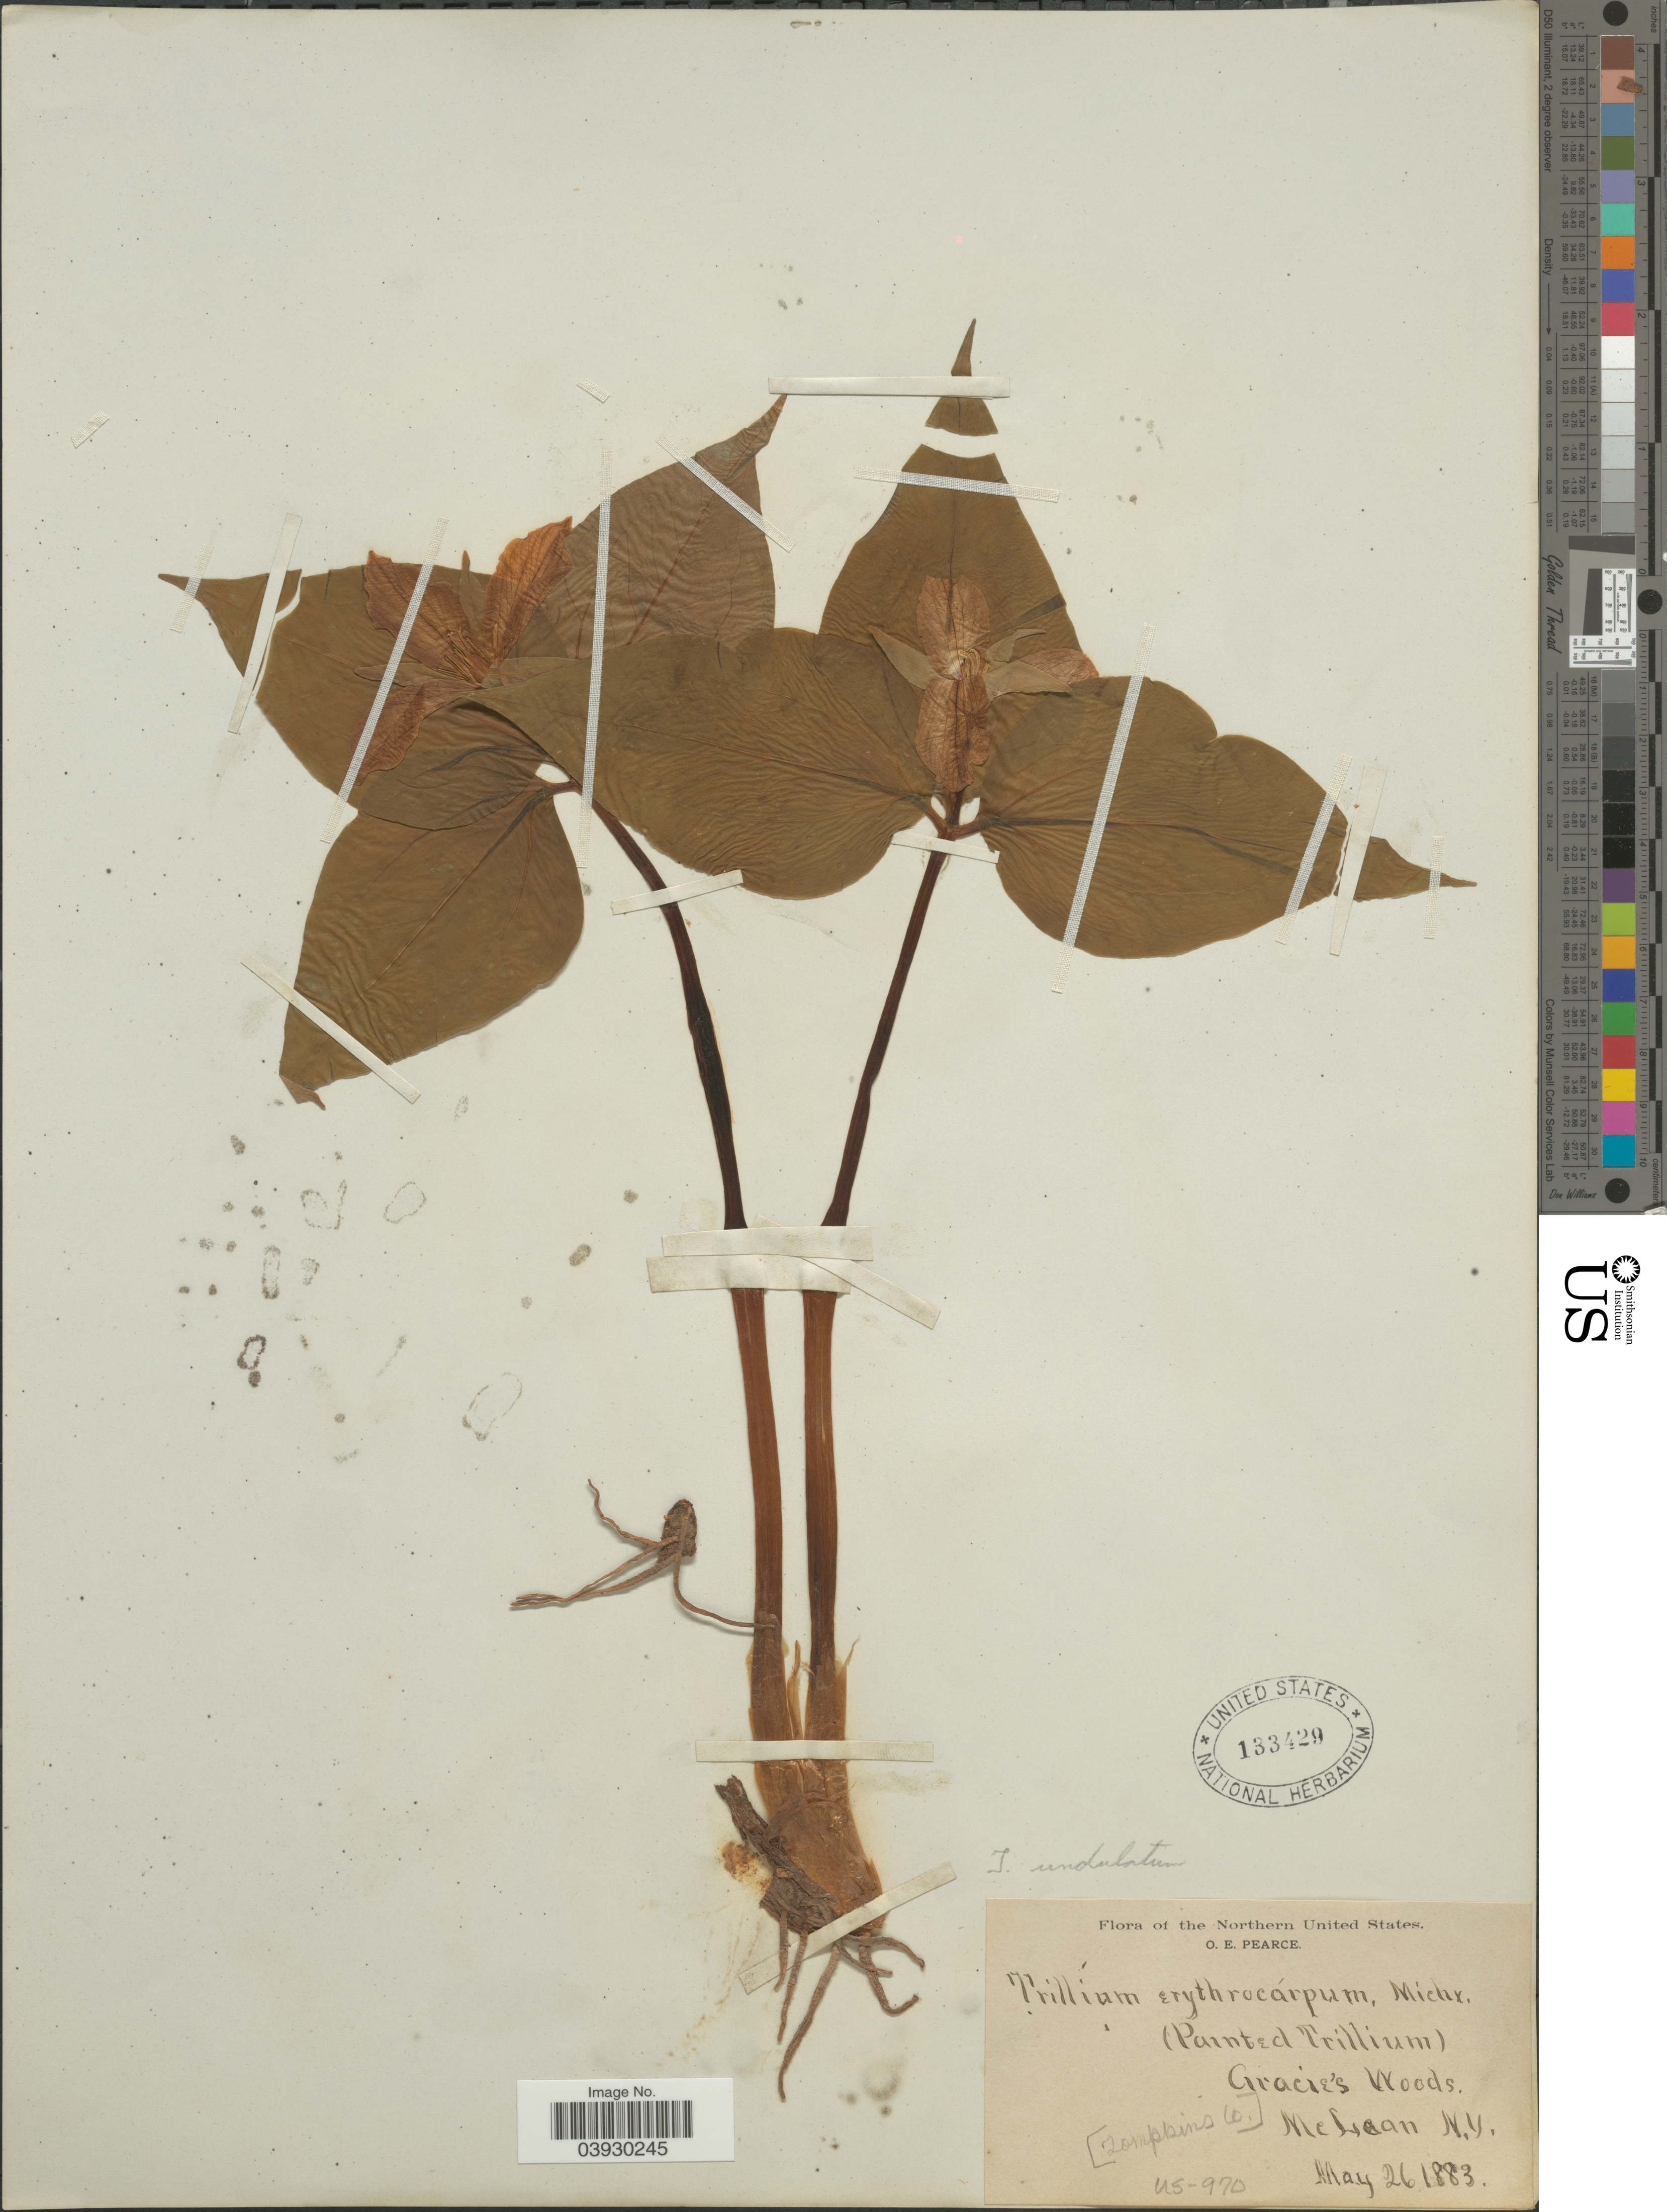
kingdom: Plantae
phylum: Tracheophyta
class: Liliopsida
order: Liliales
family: Melanthiaceae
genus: Trillium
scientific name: Trillium undulatum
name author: Willd.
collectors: O. E. Pearce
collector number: US-970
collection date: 1883-05-26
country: United States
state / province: New York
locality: McLean. Tompkins Co.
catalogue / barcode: US 133429